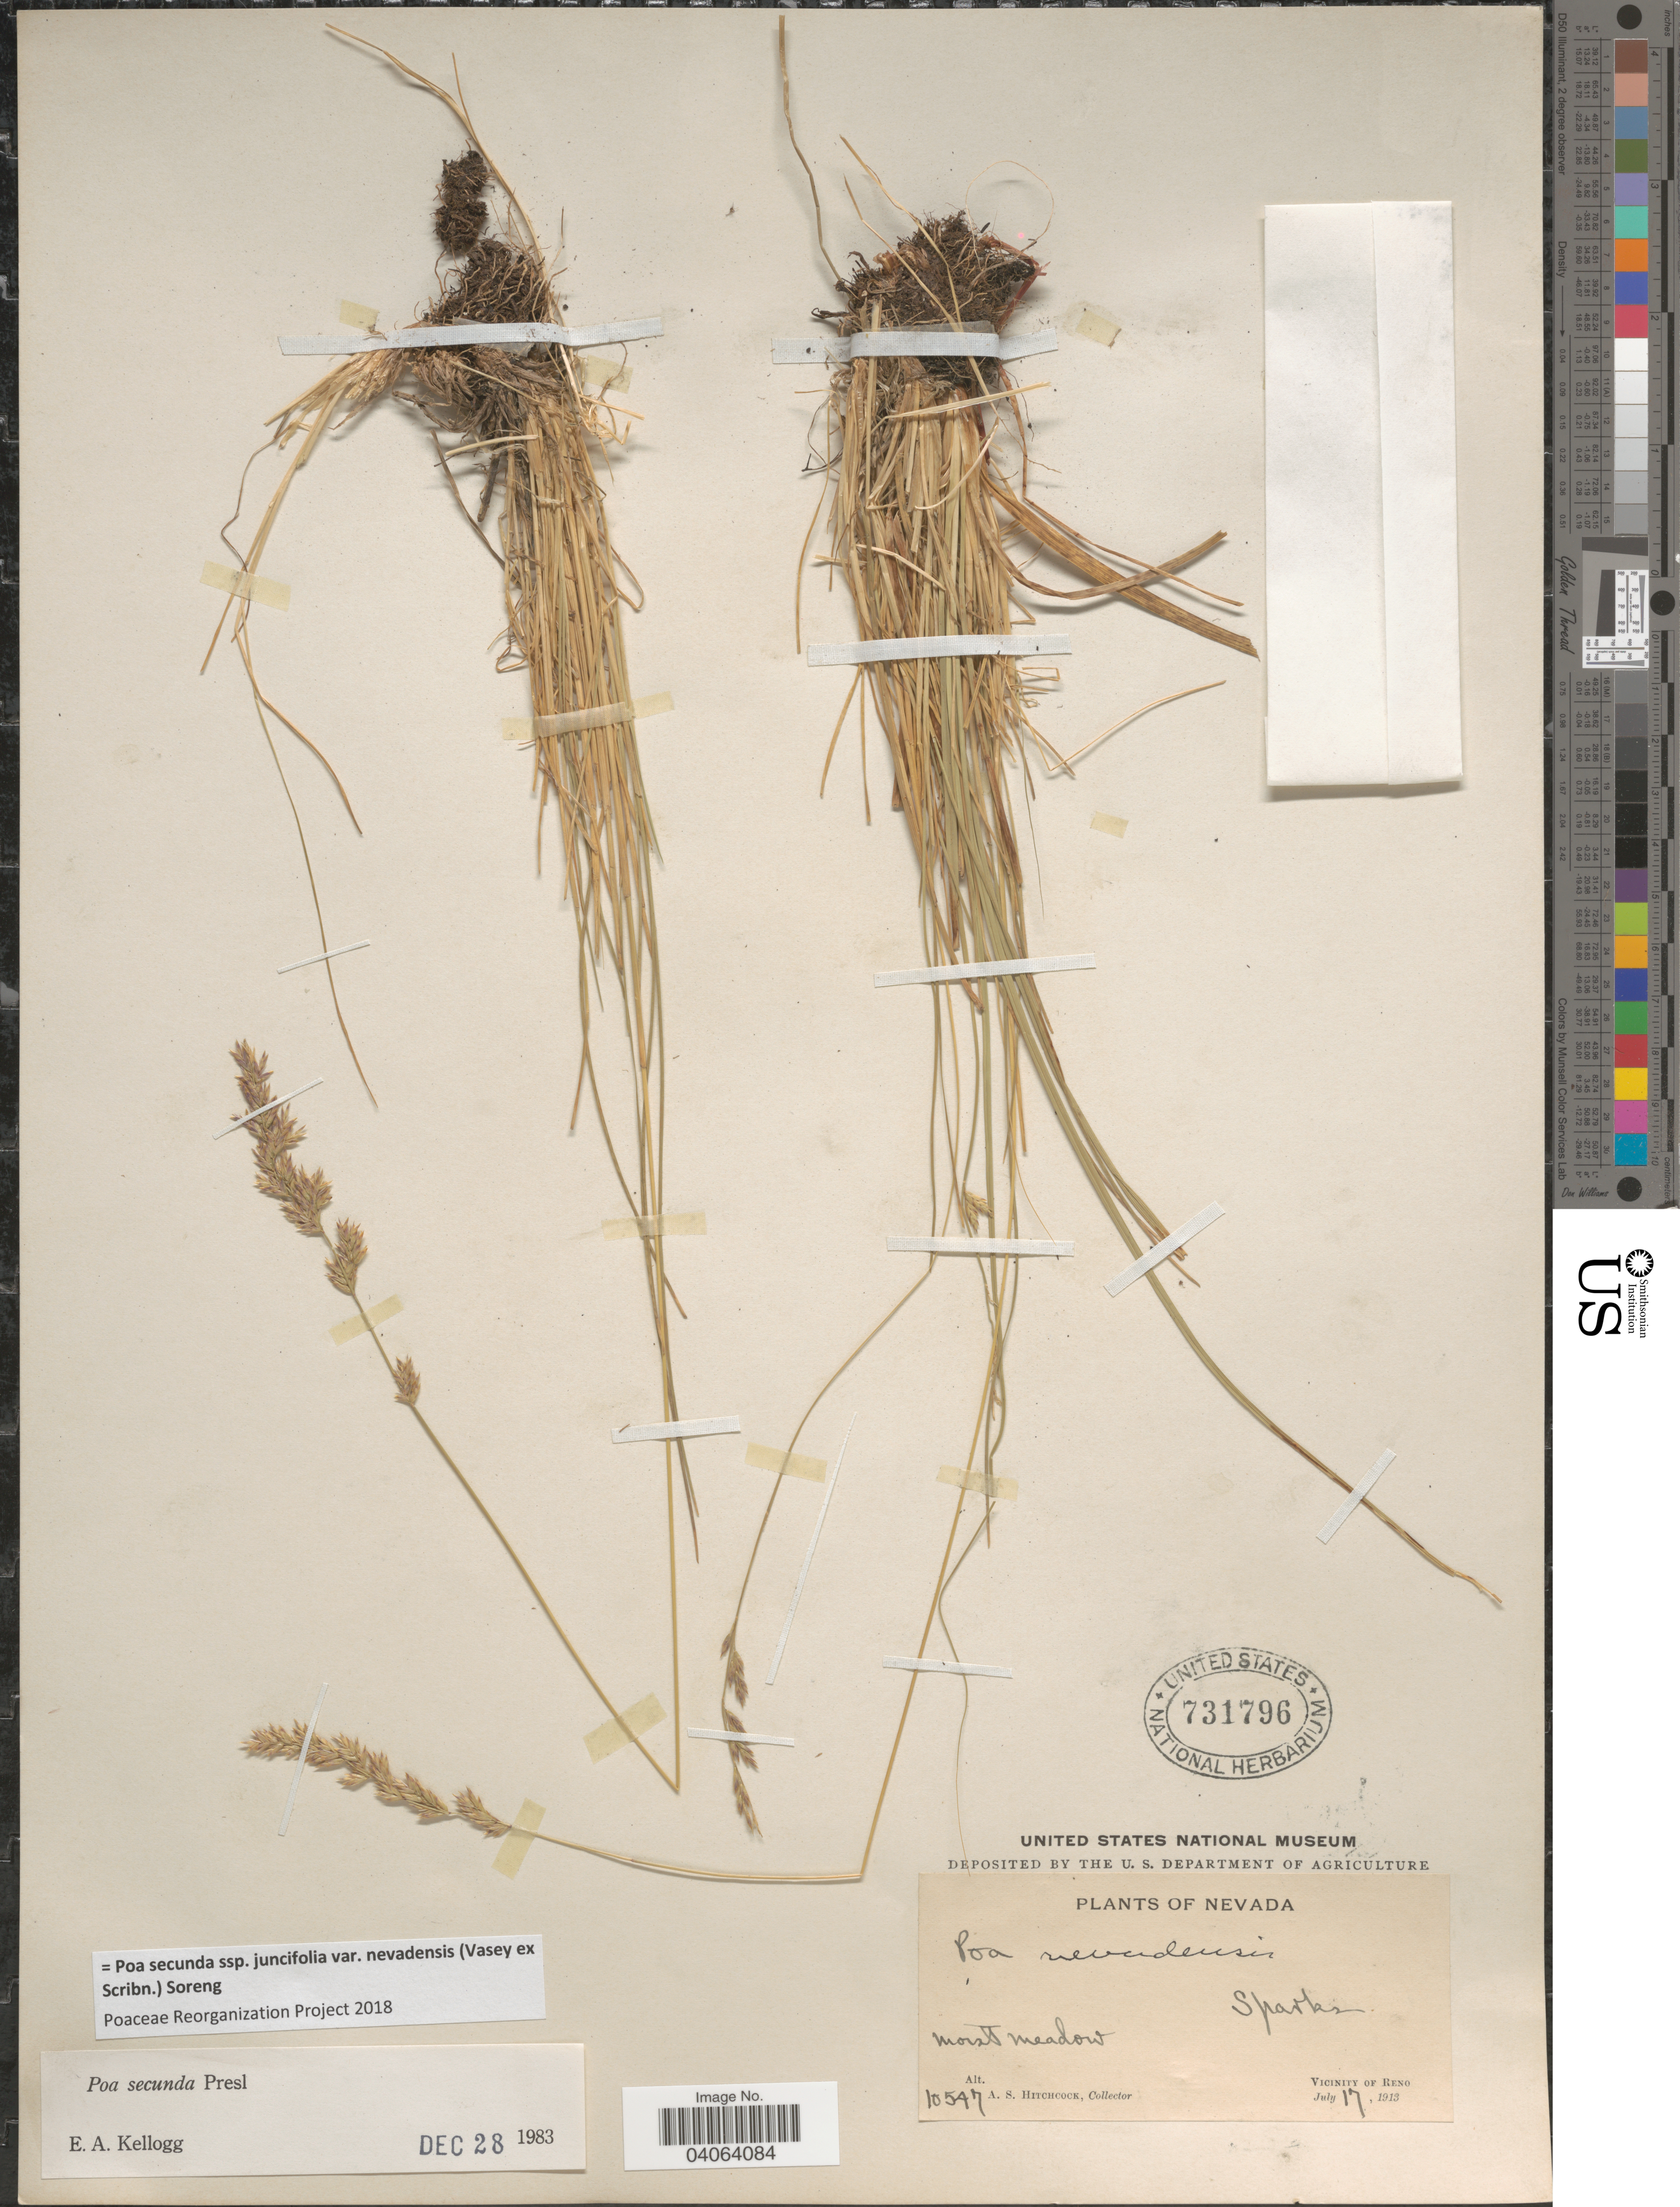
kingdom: Plantae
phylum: Tracheophyta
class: Liliopsida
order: Poales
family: Poaceae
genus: Poa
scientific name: Poa secunda subsp. juncifolia var. nevadensis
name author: (Vasey ex Scribn.) Soreng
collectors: A. S. Hitchcock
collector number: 10547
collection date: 1913-07-17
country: United States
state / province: Nevada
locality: Sparks. Vicinity of Reno.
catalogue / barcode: US 731796